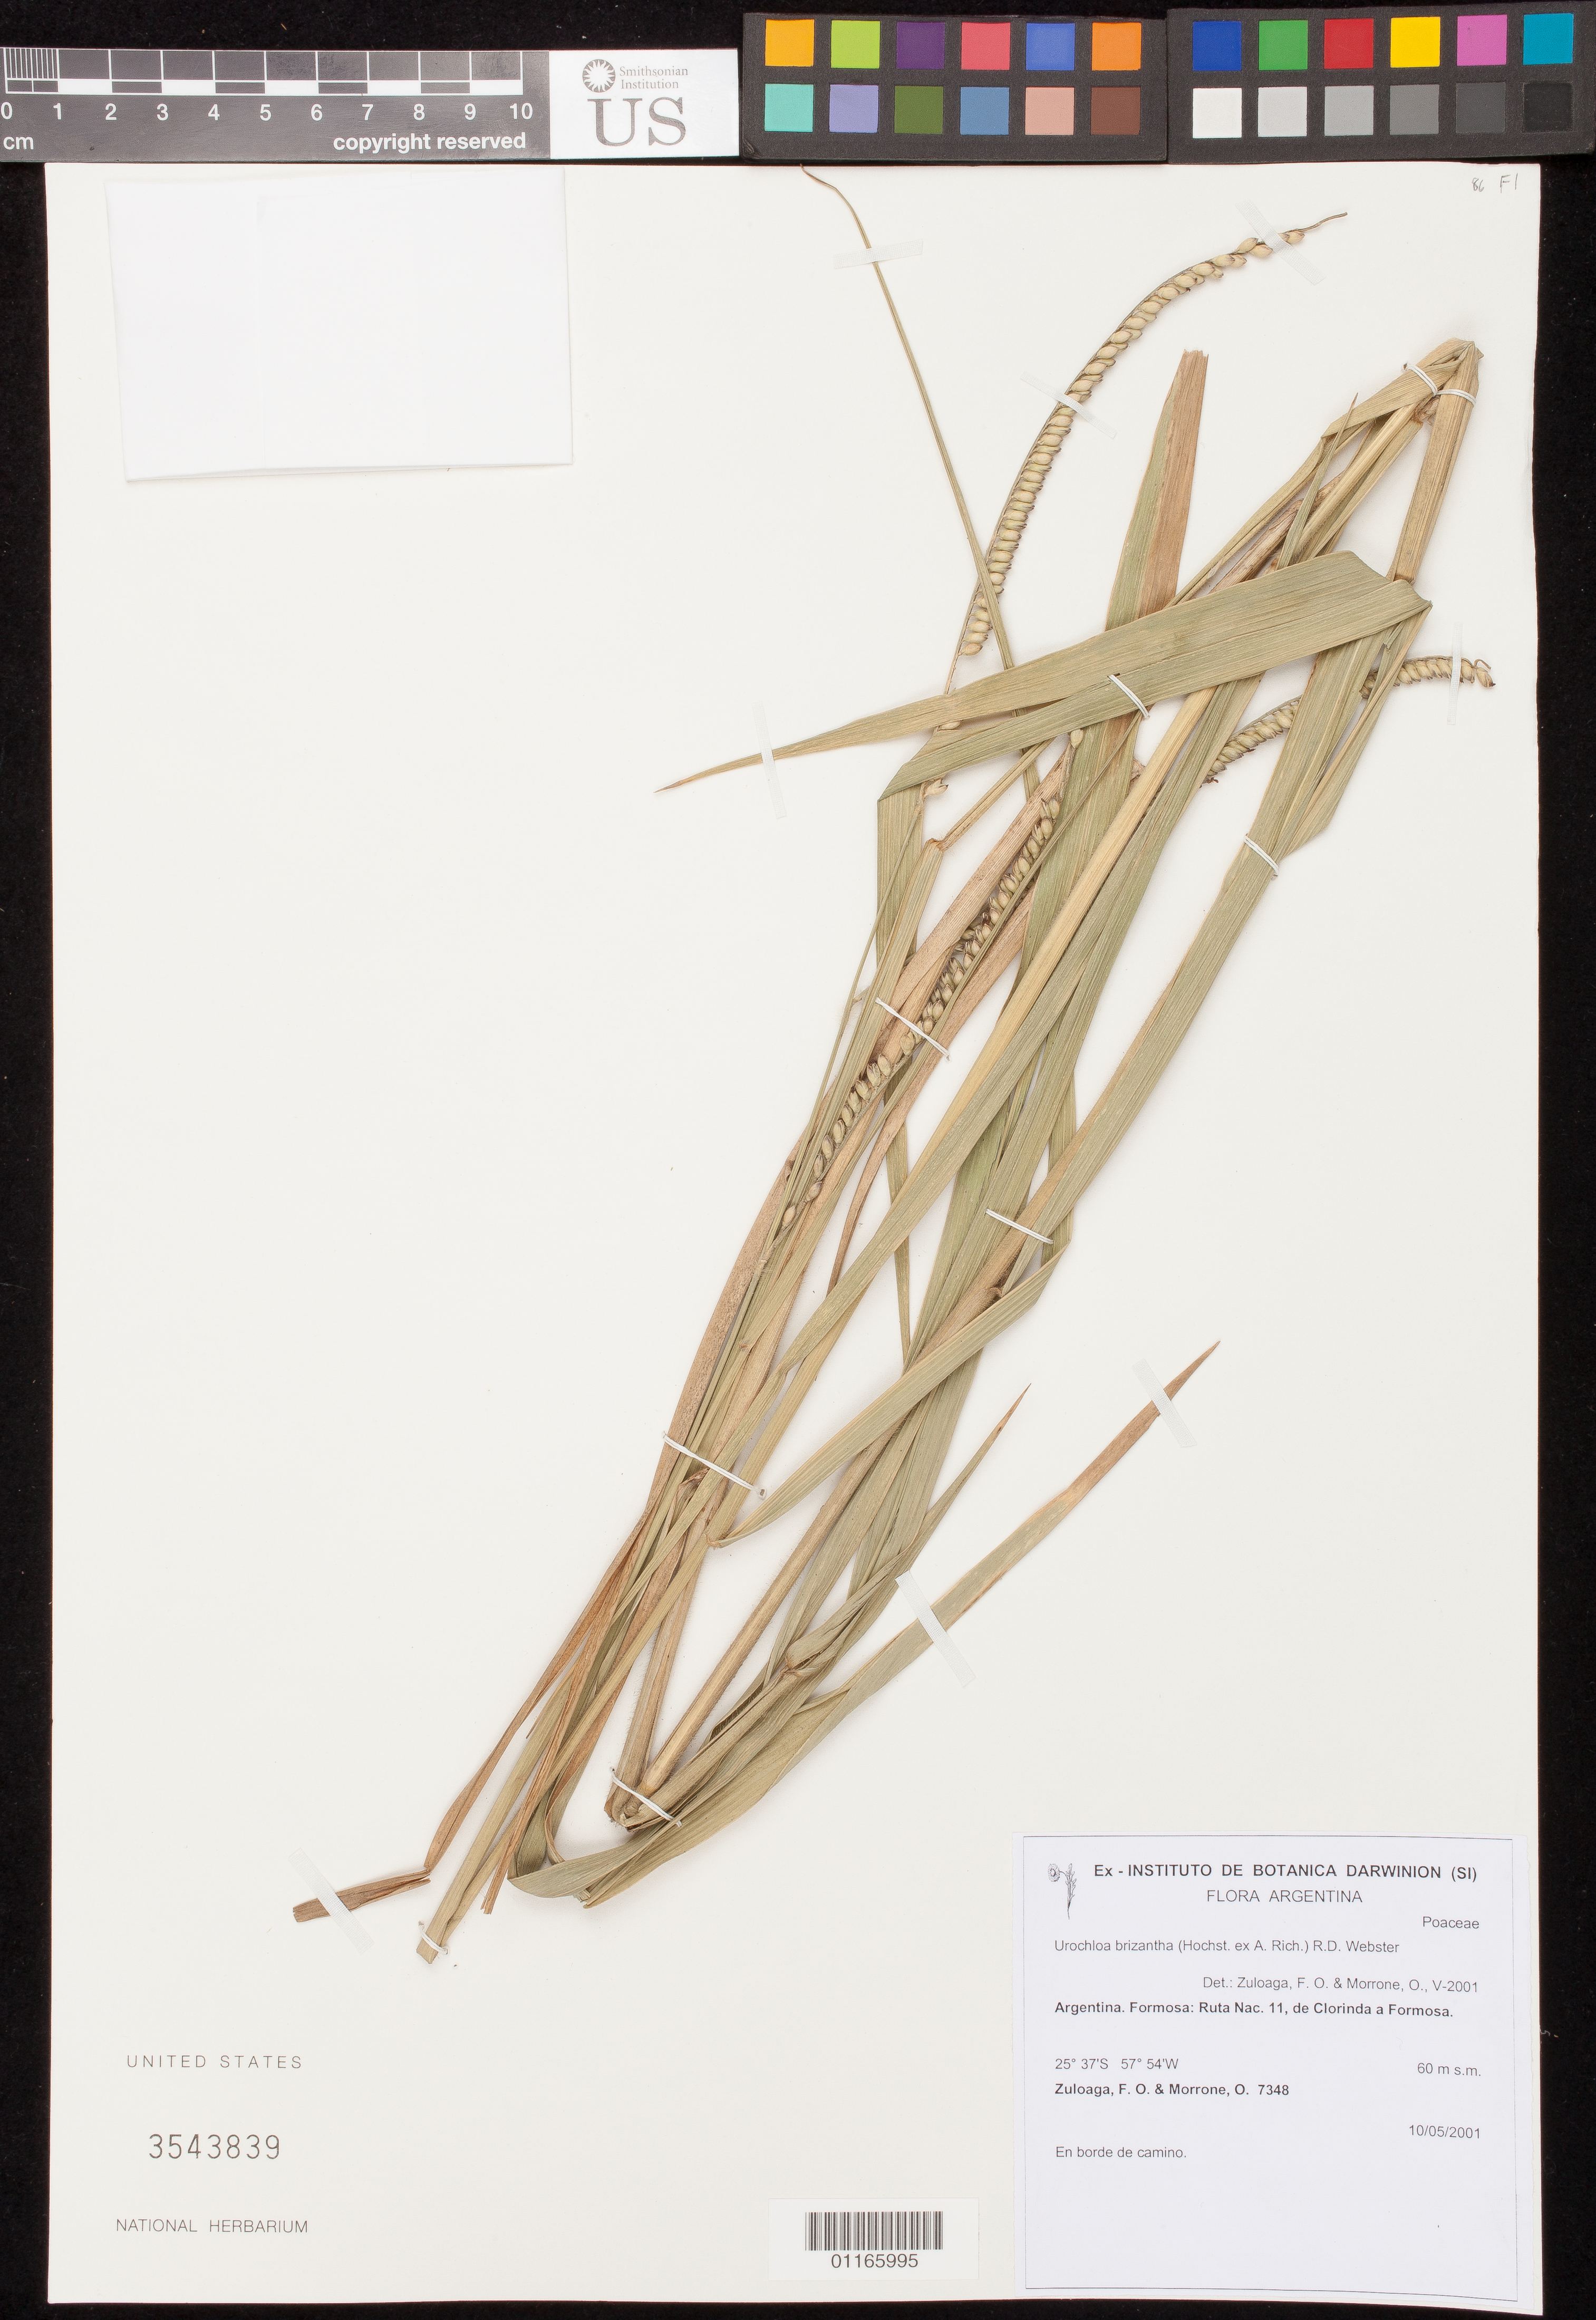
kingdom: Plantae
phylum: Tracheophyta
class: Liliopsida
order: Poales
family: Poaceae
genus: Urochloa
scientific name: Urochloa brizantha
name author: (Hochst. ex A. Rich.) R.D. Webster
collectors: F. Zuloaga & O. N. Morrone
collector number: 7348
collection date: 2001-05-10 or 2001-10-05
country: Argentina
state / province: Formosa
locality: Ruta Nac. 11, de Clorinda a Formosa.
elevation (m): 60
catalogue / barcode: US 3543839